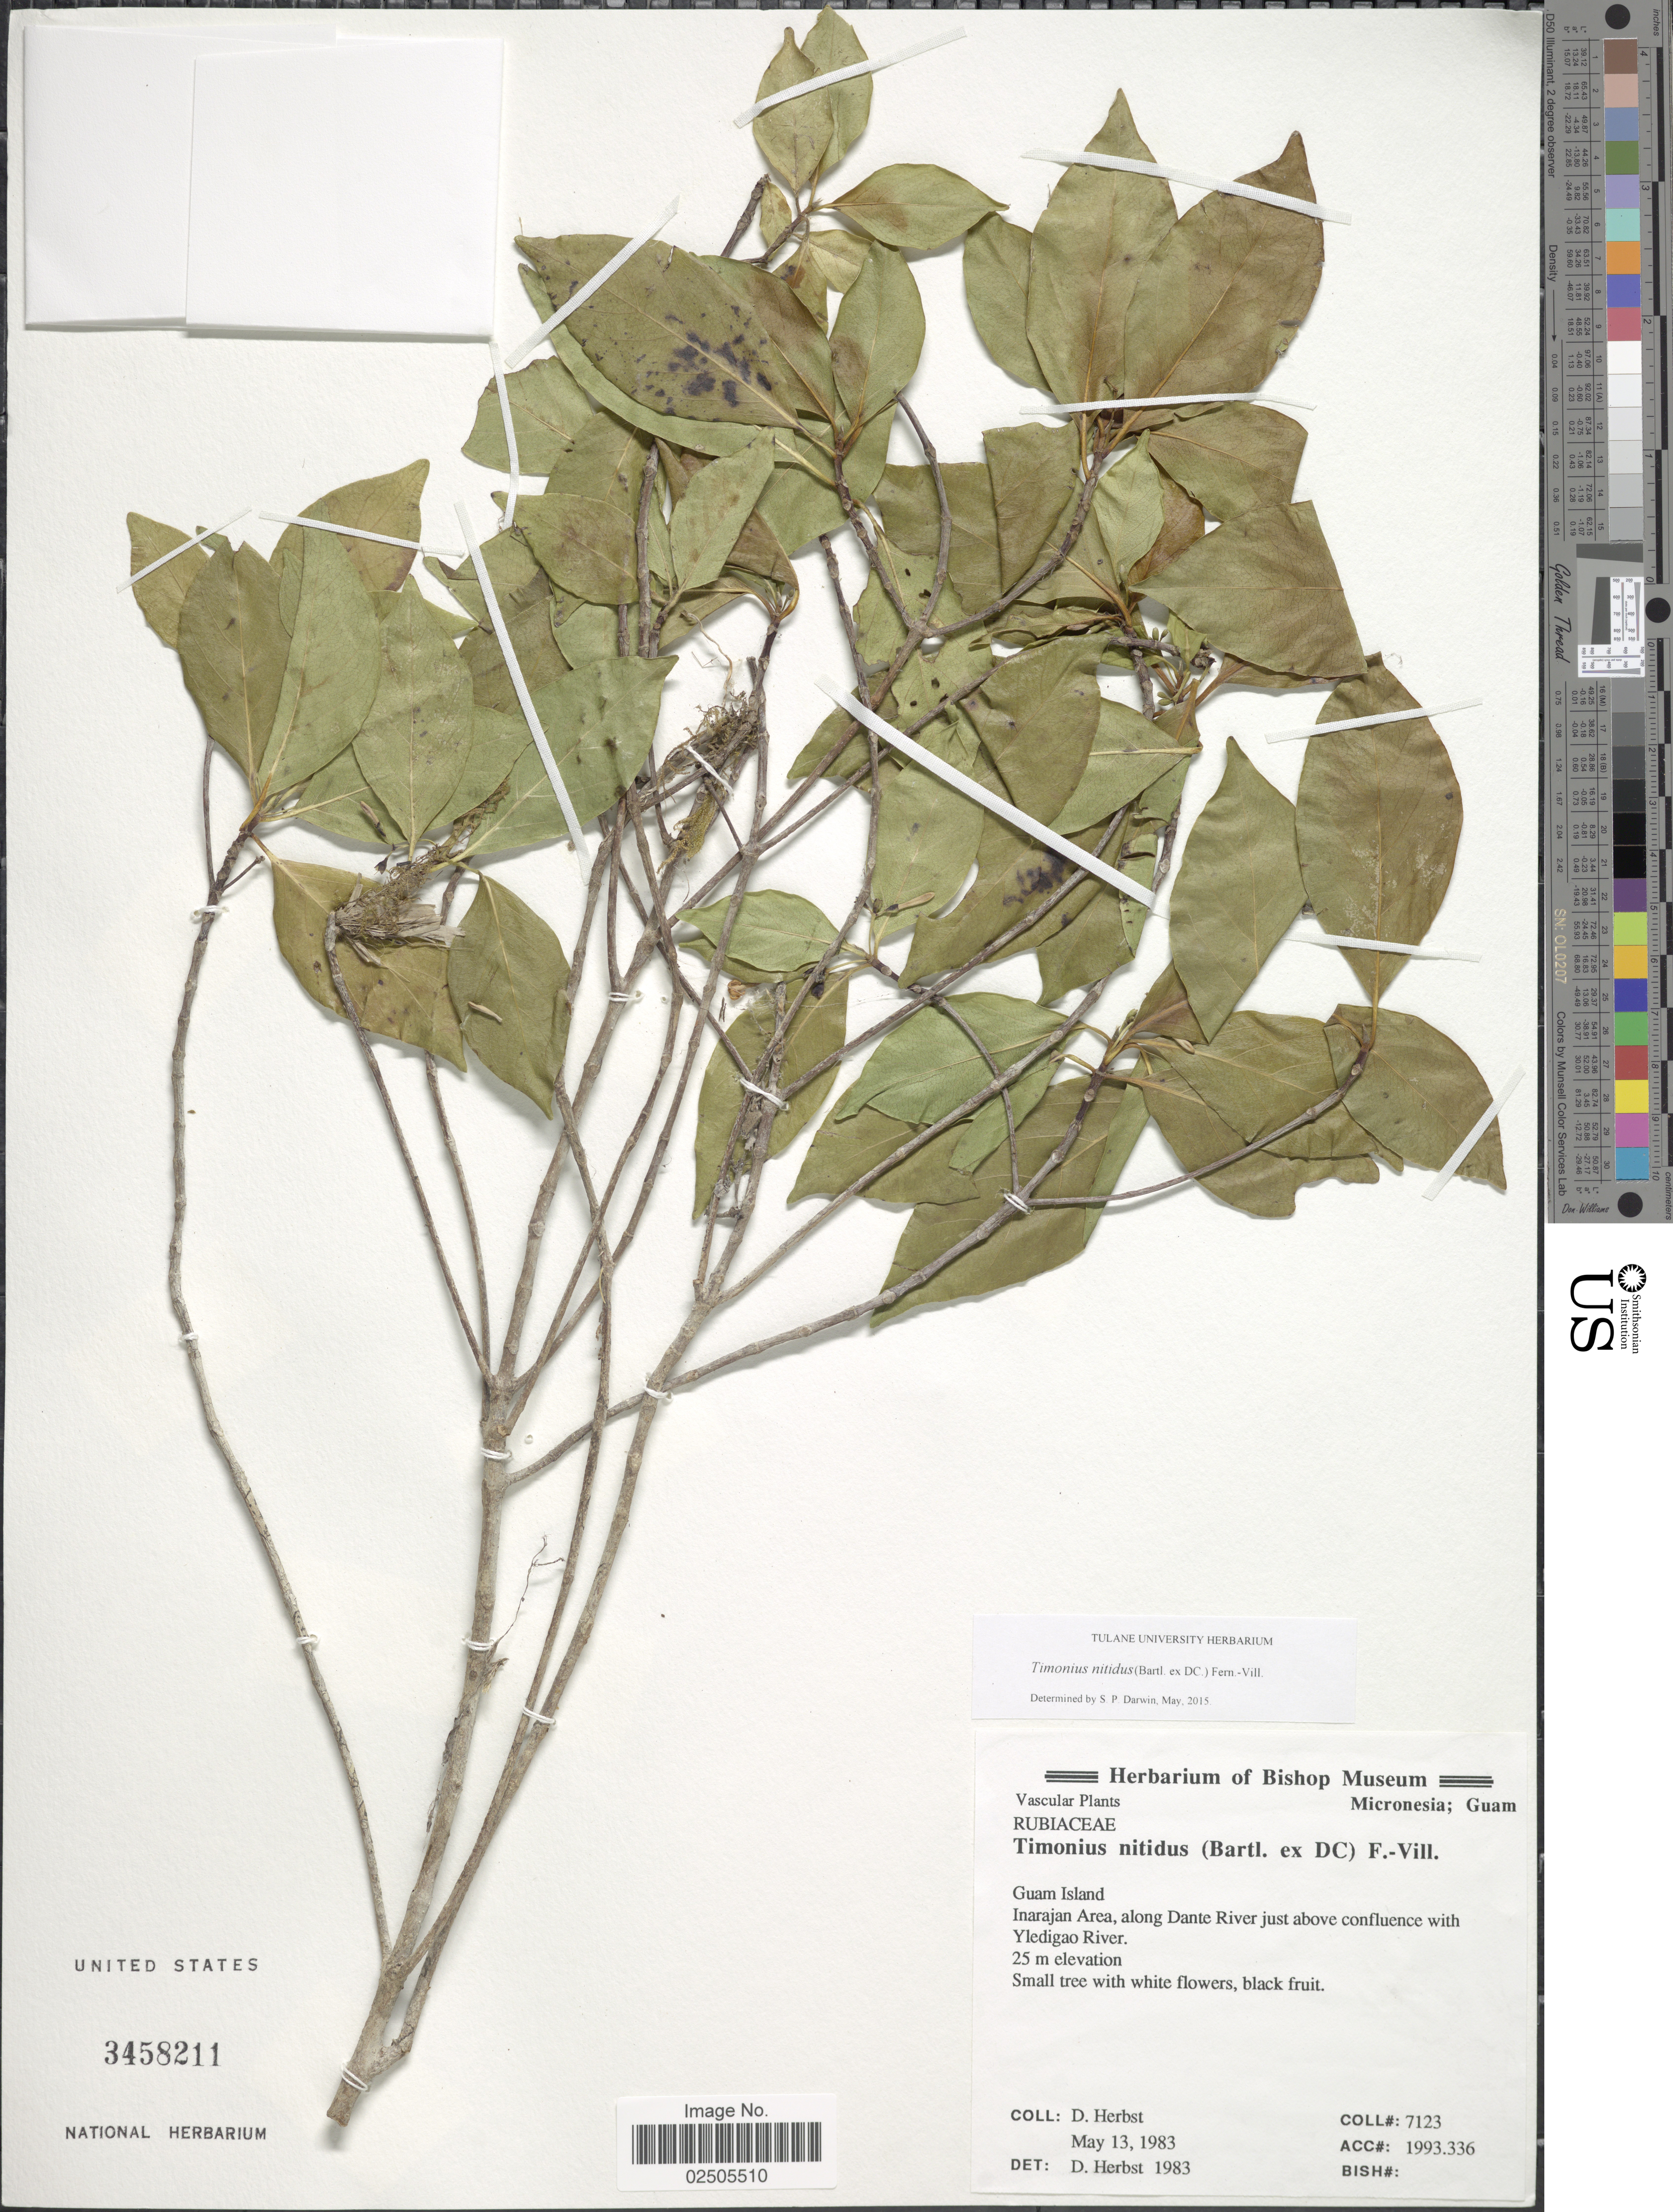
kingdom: Plantae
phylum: Tracheophyta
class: Magnoliopsida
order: Gentianales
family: Rubiaceae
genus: Timonius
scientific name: Timonius nitidus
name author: (Bartl. ex DC.) Fern.-Vill.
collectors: D. Herbst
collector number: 7123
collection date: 1983-05-13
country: Guam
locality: Inarajan Area, along Dante River just above confluence with Yledigao River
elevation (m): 25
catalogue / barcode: US 3458211